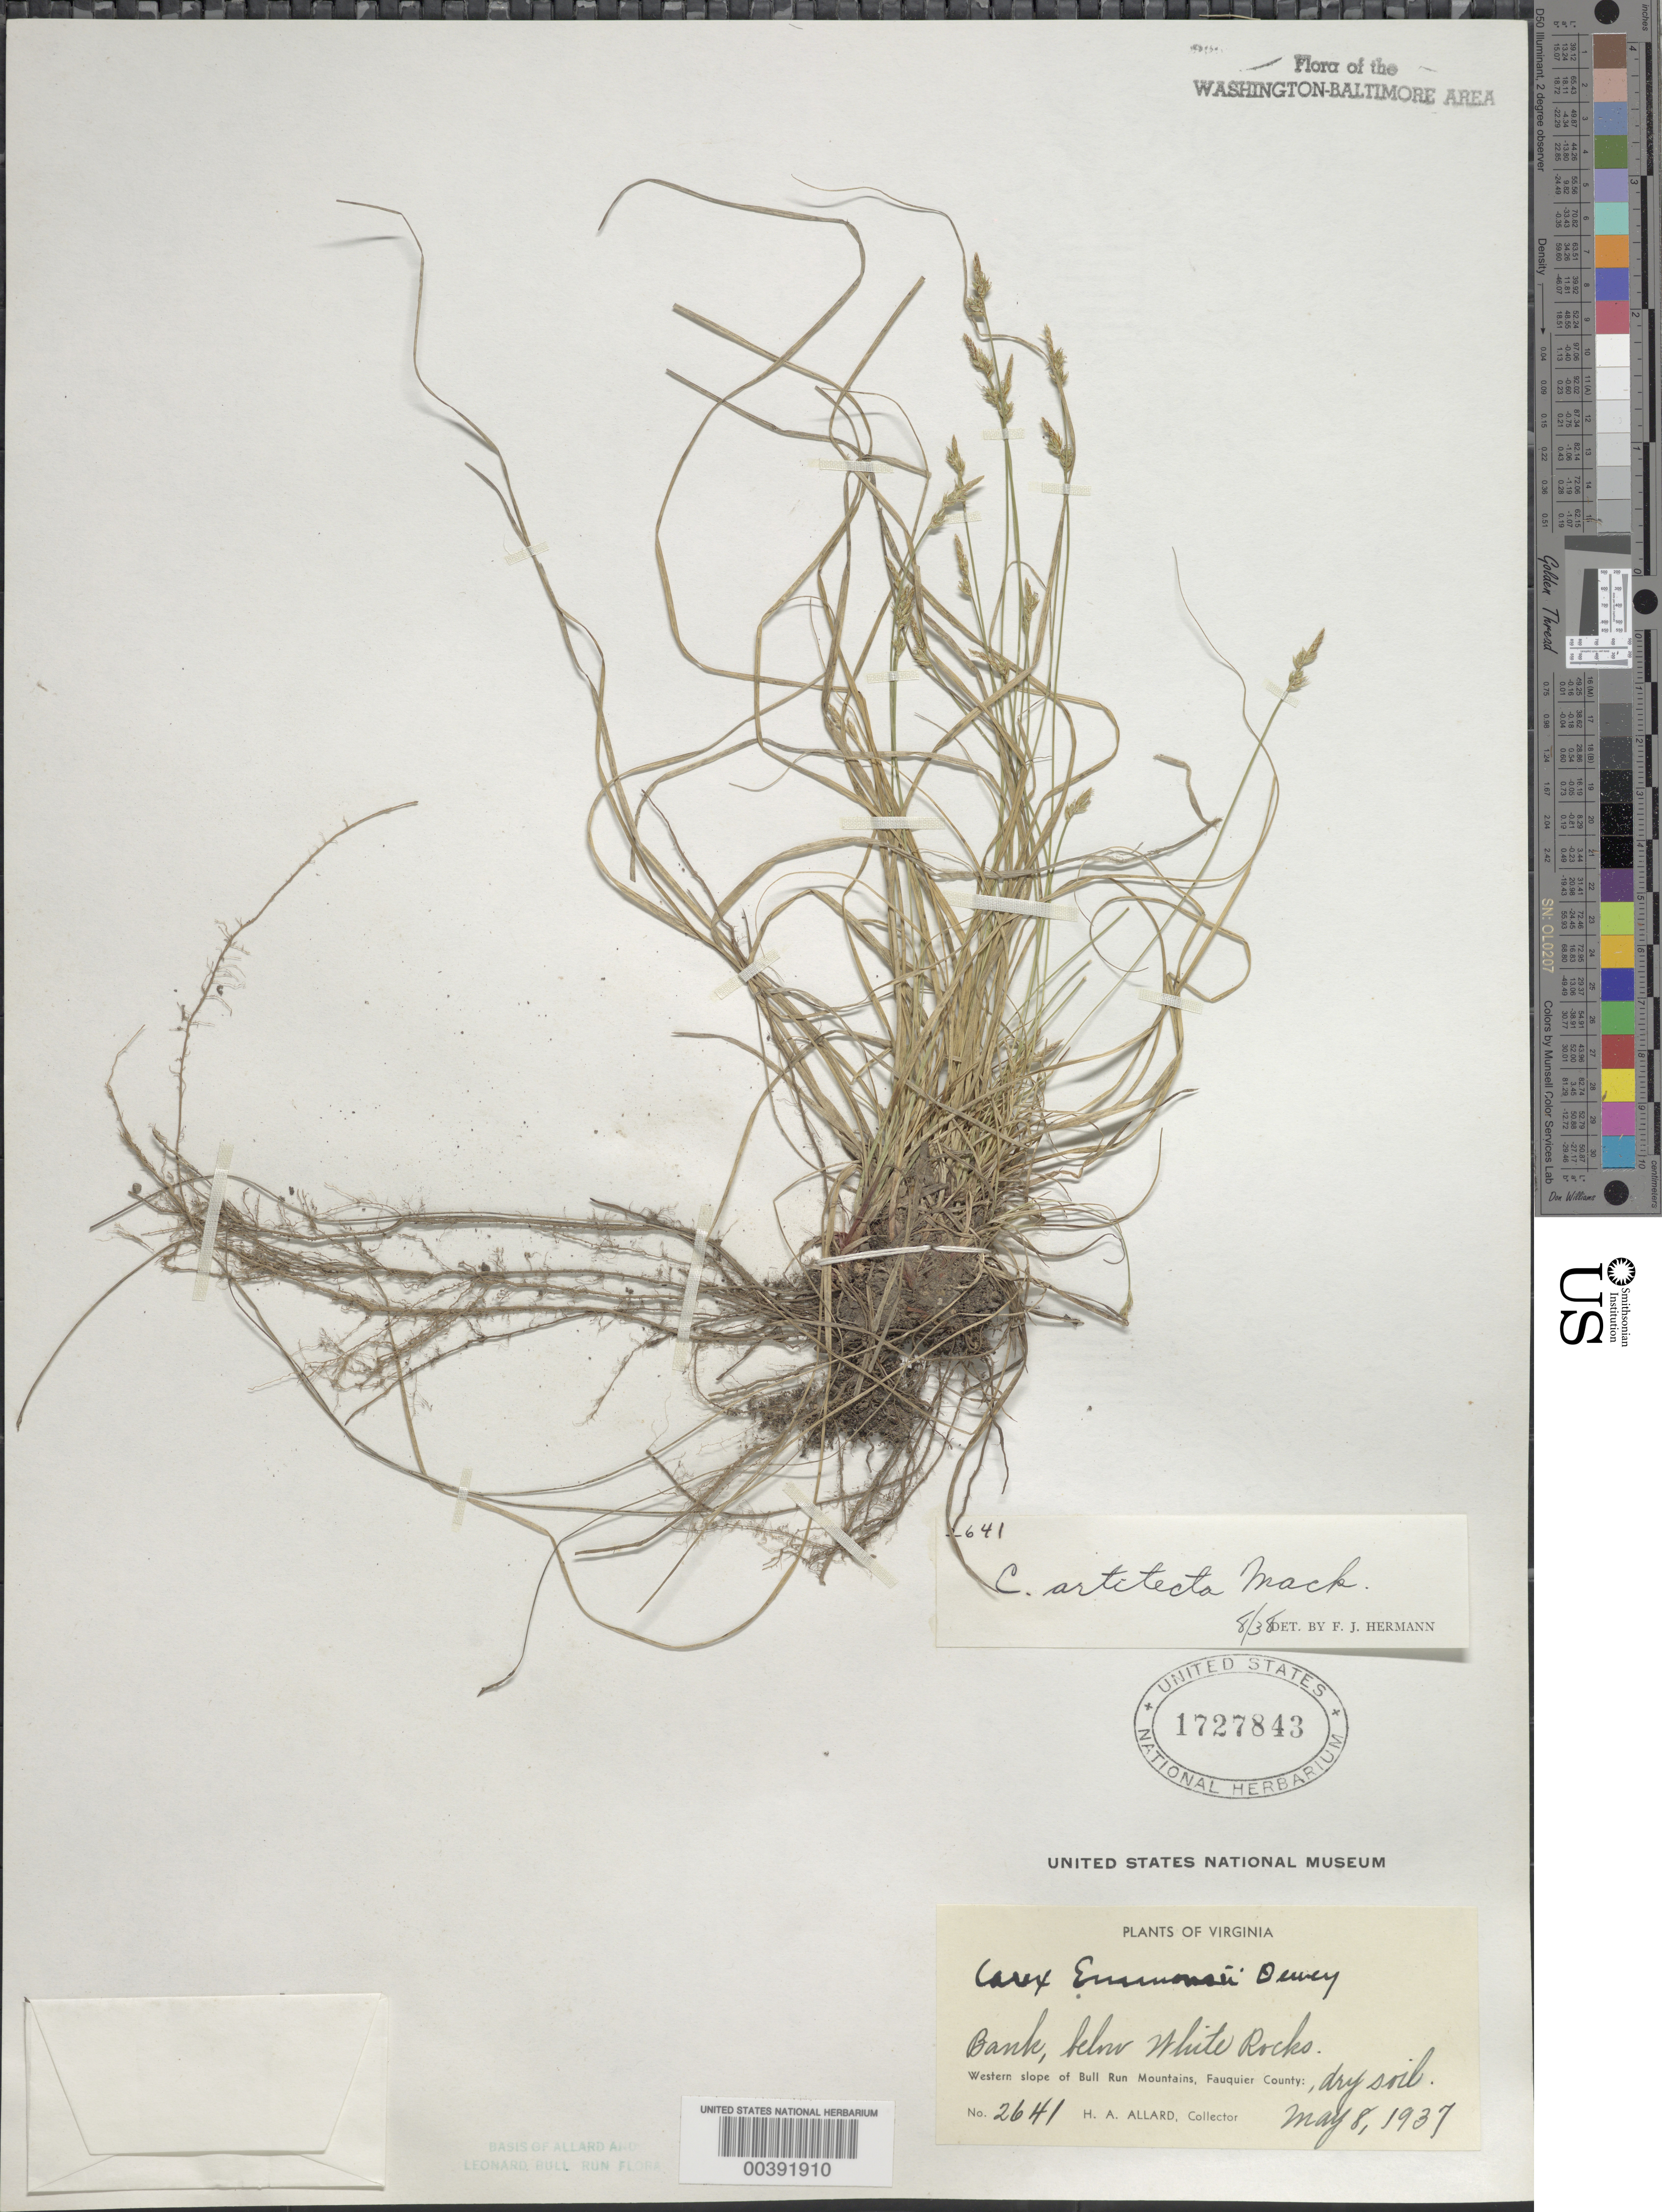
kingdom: Plantae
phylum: Tracheophyta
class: Liliopsida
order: Poales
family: Cyperaceae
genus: Carex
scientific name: Carex albicans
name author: Willd. ex Spreng.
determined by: Shetler, Stanwyn G., (US), NMNH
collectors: H. A. Allard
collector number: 2641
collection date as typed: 08 May 1937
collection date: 1937-05-08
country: United States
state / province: Virginia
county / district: Fauquier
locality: White Rocks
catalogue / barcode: US 1727843